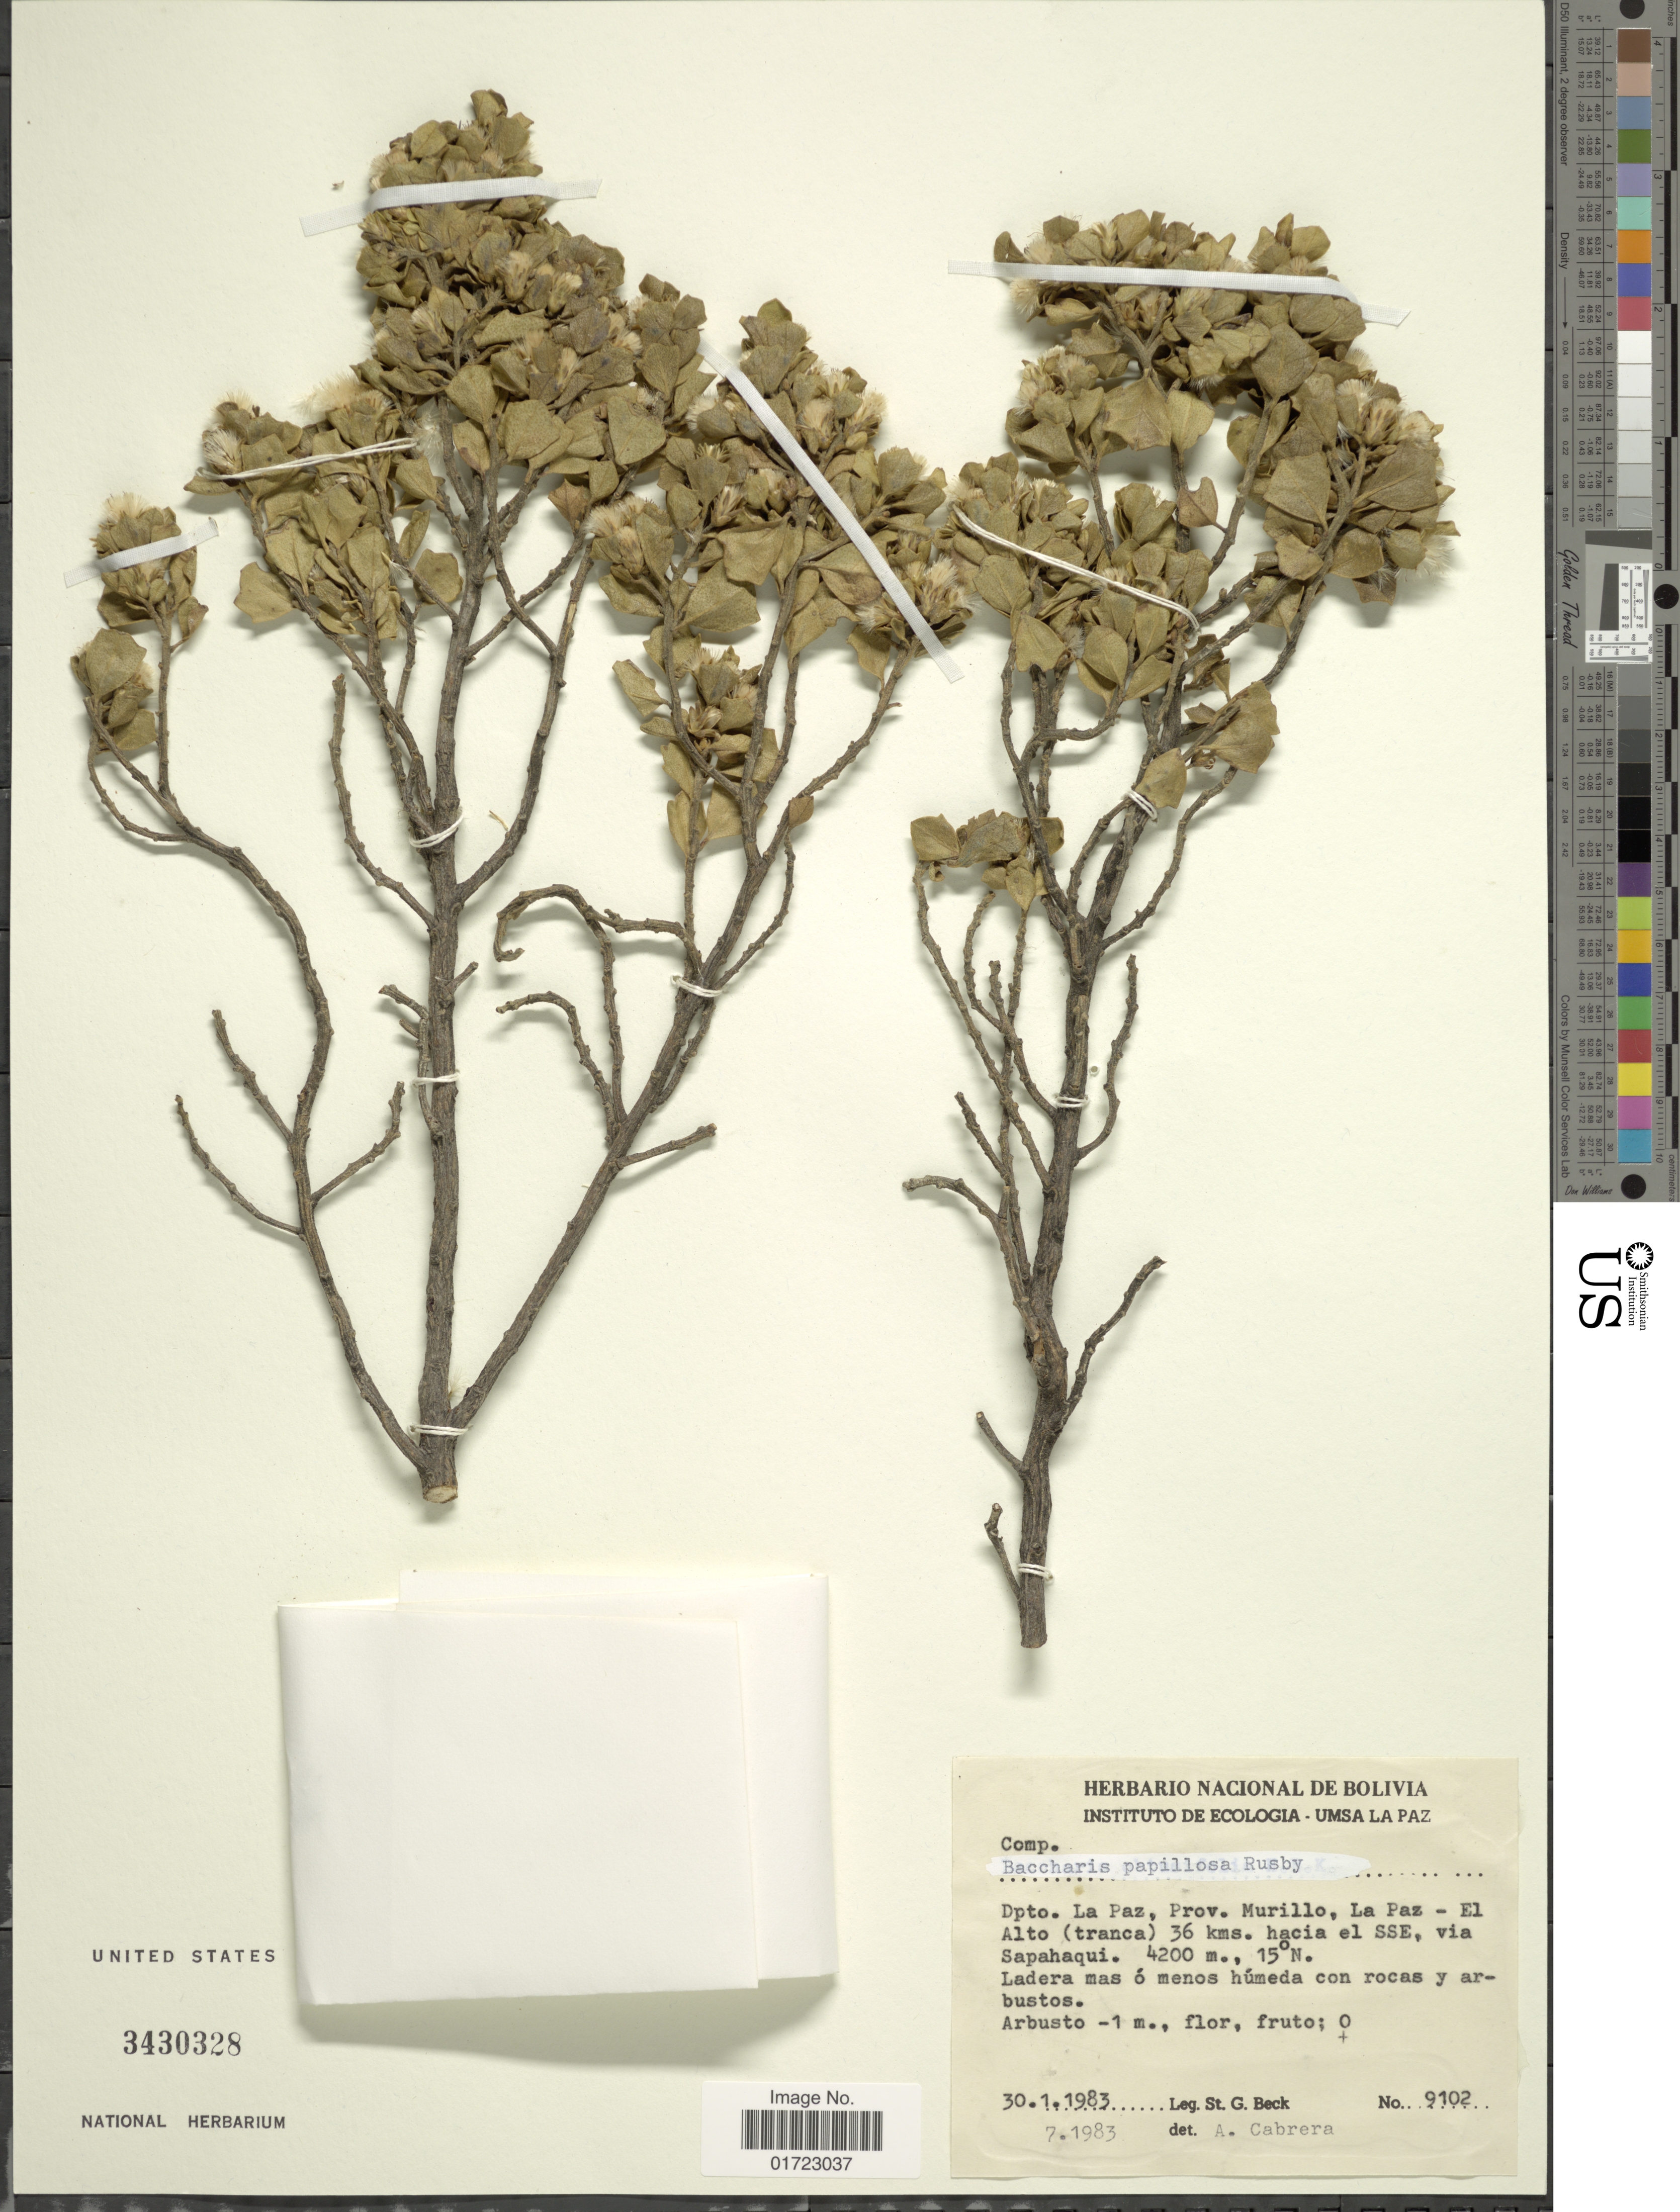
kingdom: Plantae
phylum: Tracheophyta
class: Magnoliopsida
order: Asterales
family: Asteraceae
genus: Baccharis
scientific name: Baccharis papillosa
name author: Rusby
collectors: S. G. Beck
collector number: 9102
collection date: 1983-01-30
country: Bolivia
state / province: La Paz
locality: Prov Murillo, La Paz - El Alto (tranca) 36 kms. hacia el SSE, via Sapahaqui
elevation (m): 4200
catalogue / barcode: US 3430328